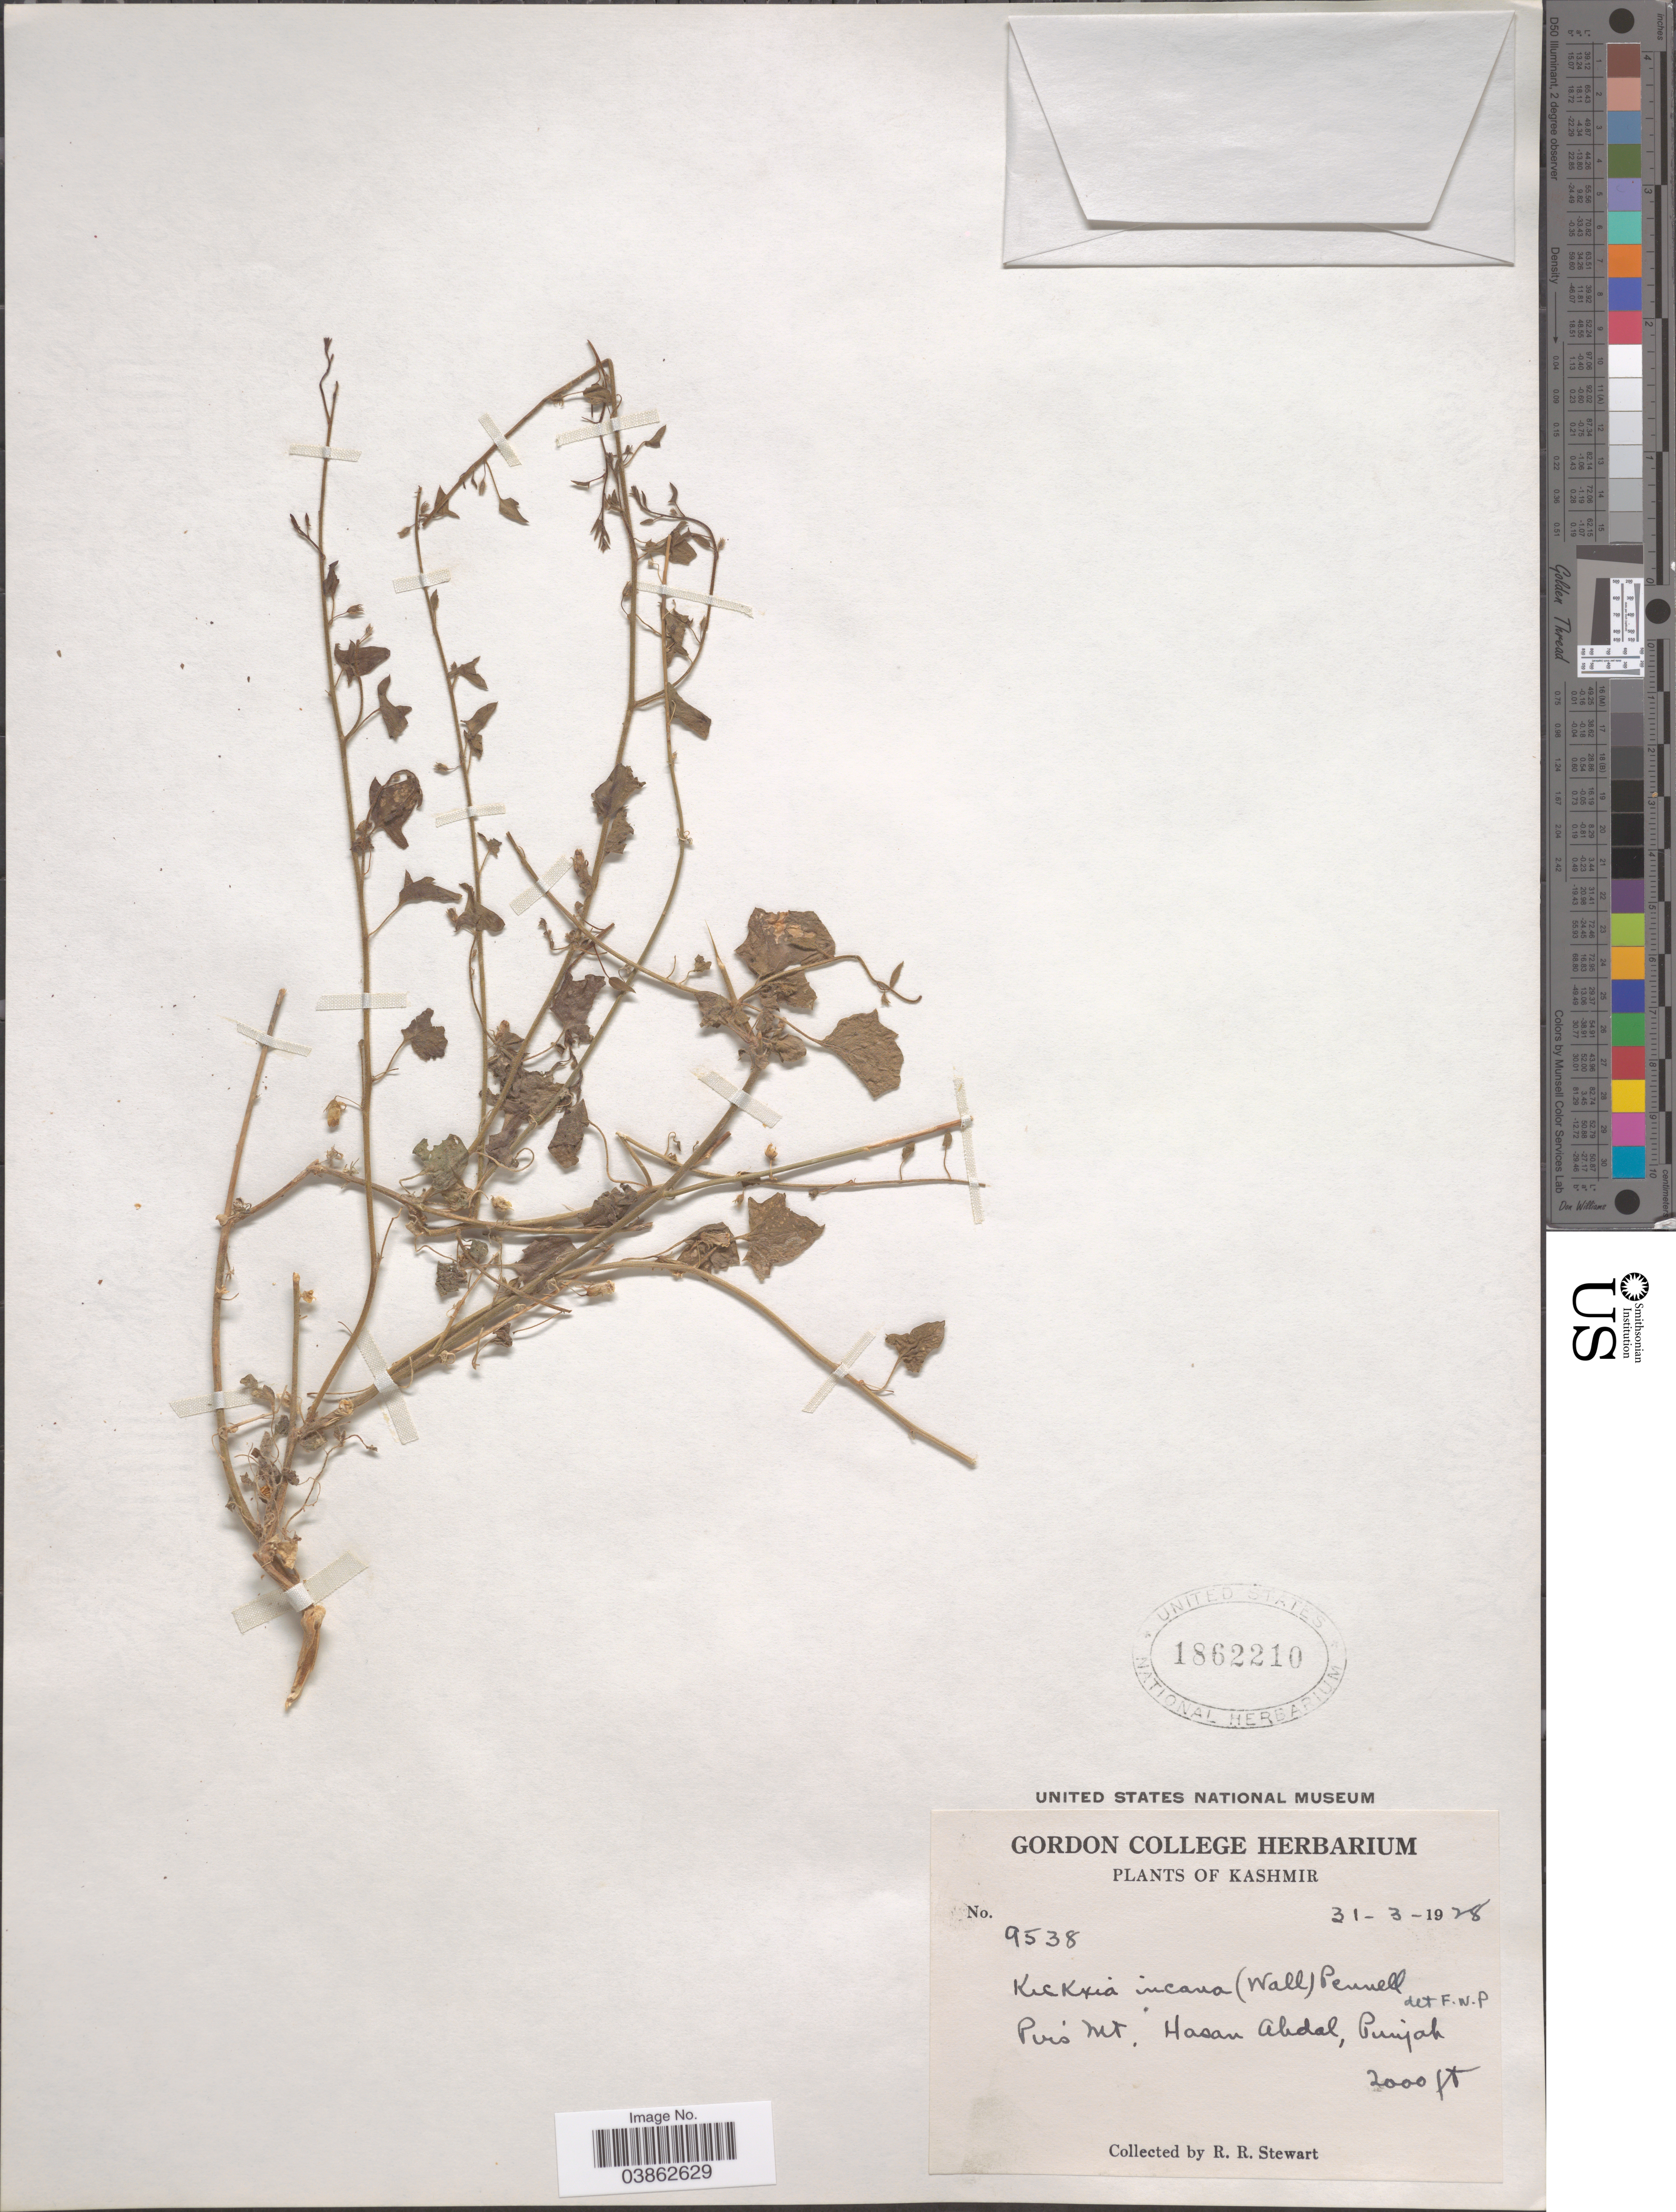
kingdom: Plantae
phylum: Tracheophyta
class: Magnoliopsida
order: Lamiales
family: Plantaginaceae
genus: Elatinoides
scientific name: Elatinoides ramosissima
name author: (Walter) Wettst.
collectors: R. Stewart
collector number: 9538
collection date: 1928-03-31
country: Pakistan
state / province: Punjab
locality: Kashmir. Pirs Mt. Hasan Abdal, Punjab.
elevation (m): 610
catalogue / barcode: US 1862210